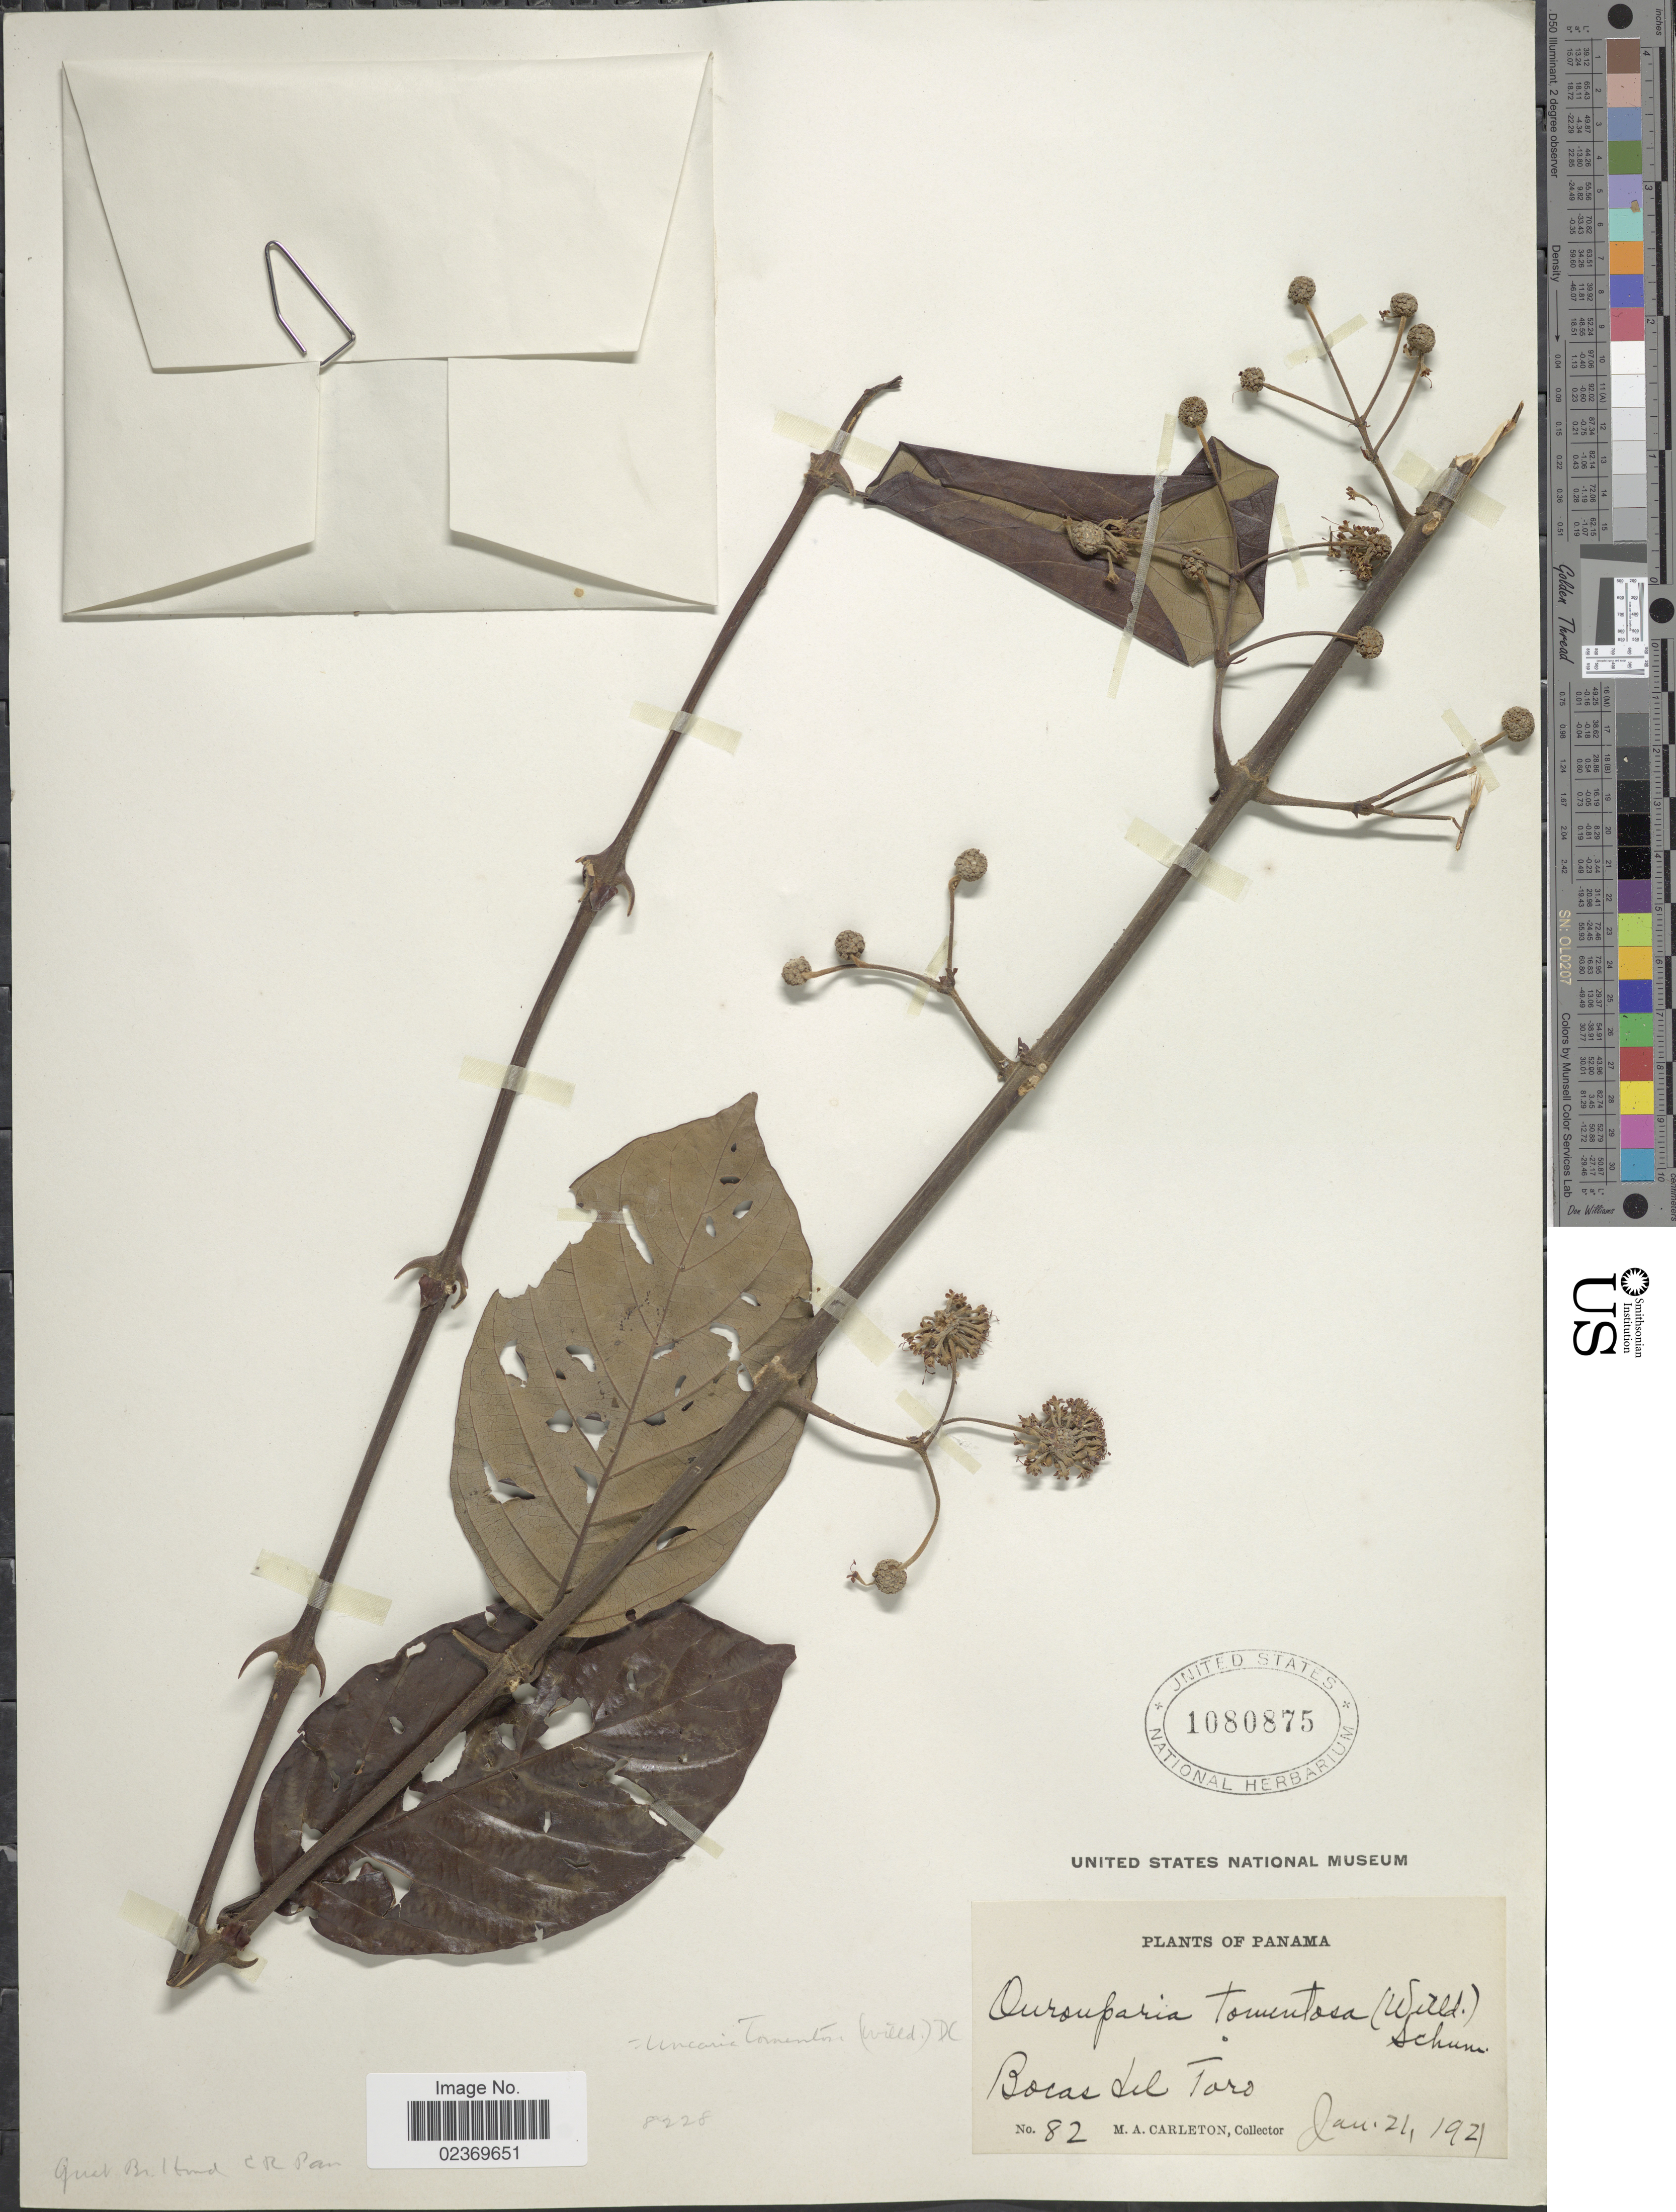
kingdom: Plantae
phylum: Tracheophyta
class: Magnoliopsida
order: Gentianales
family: Rubiaceae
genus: Uncaria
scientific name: Uncaria tomentosa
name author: (Willd. ex Roem. & Schult.) DC.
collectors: M. A. Carleton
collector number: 82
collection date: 1921-01-21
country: Panama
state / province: Bocas del Toro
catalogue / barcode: US 1080875